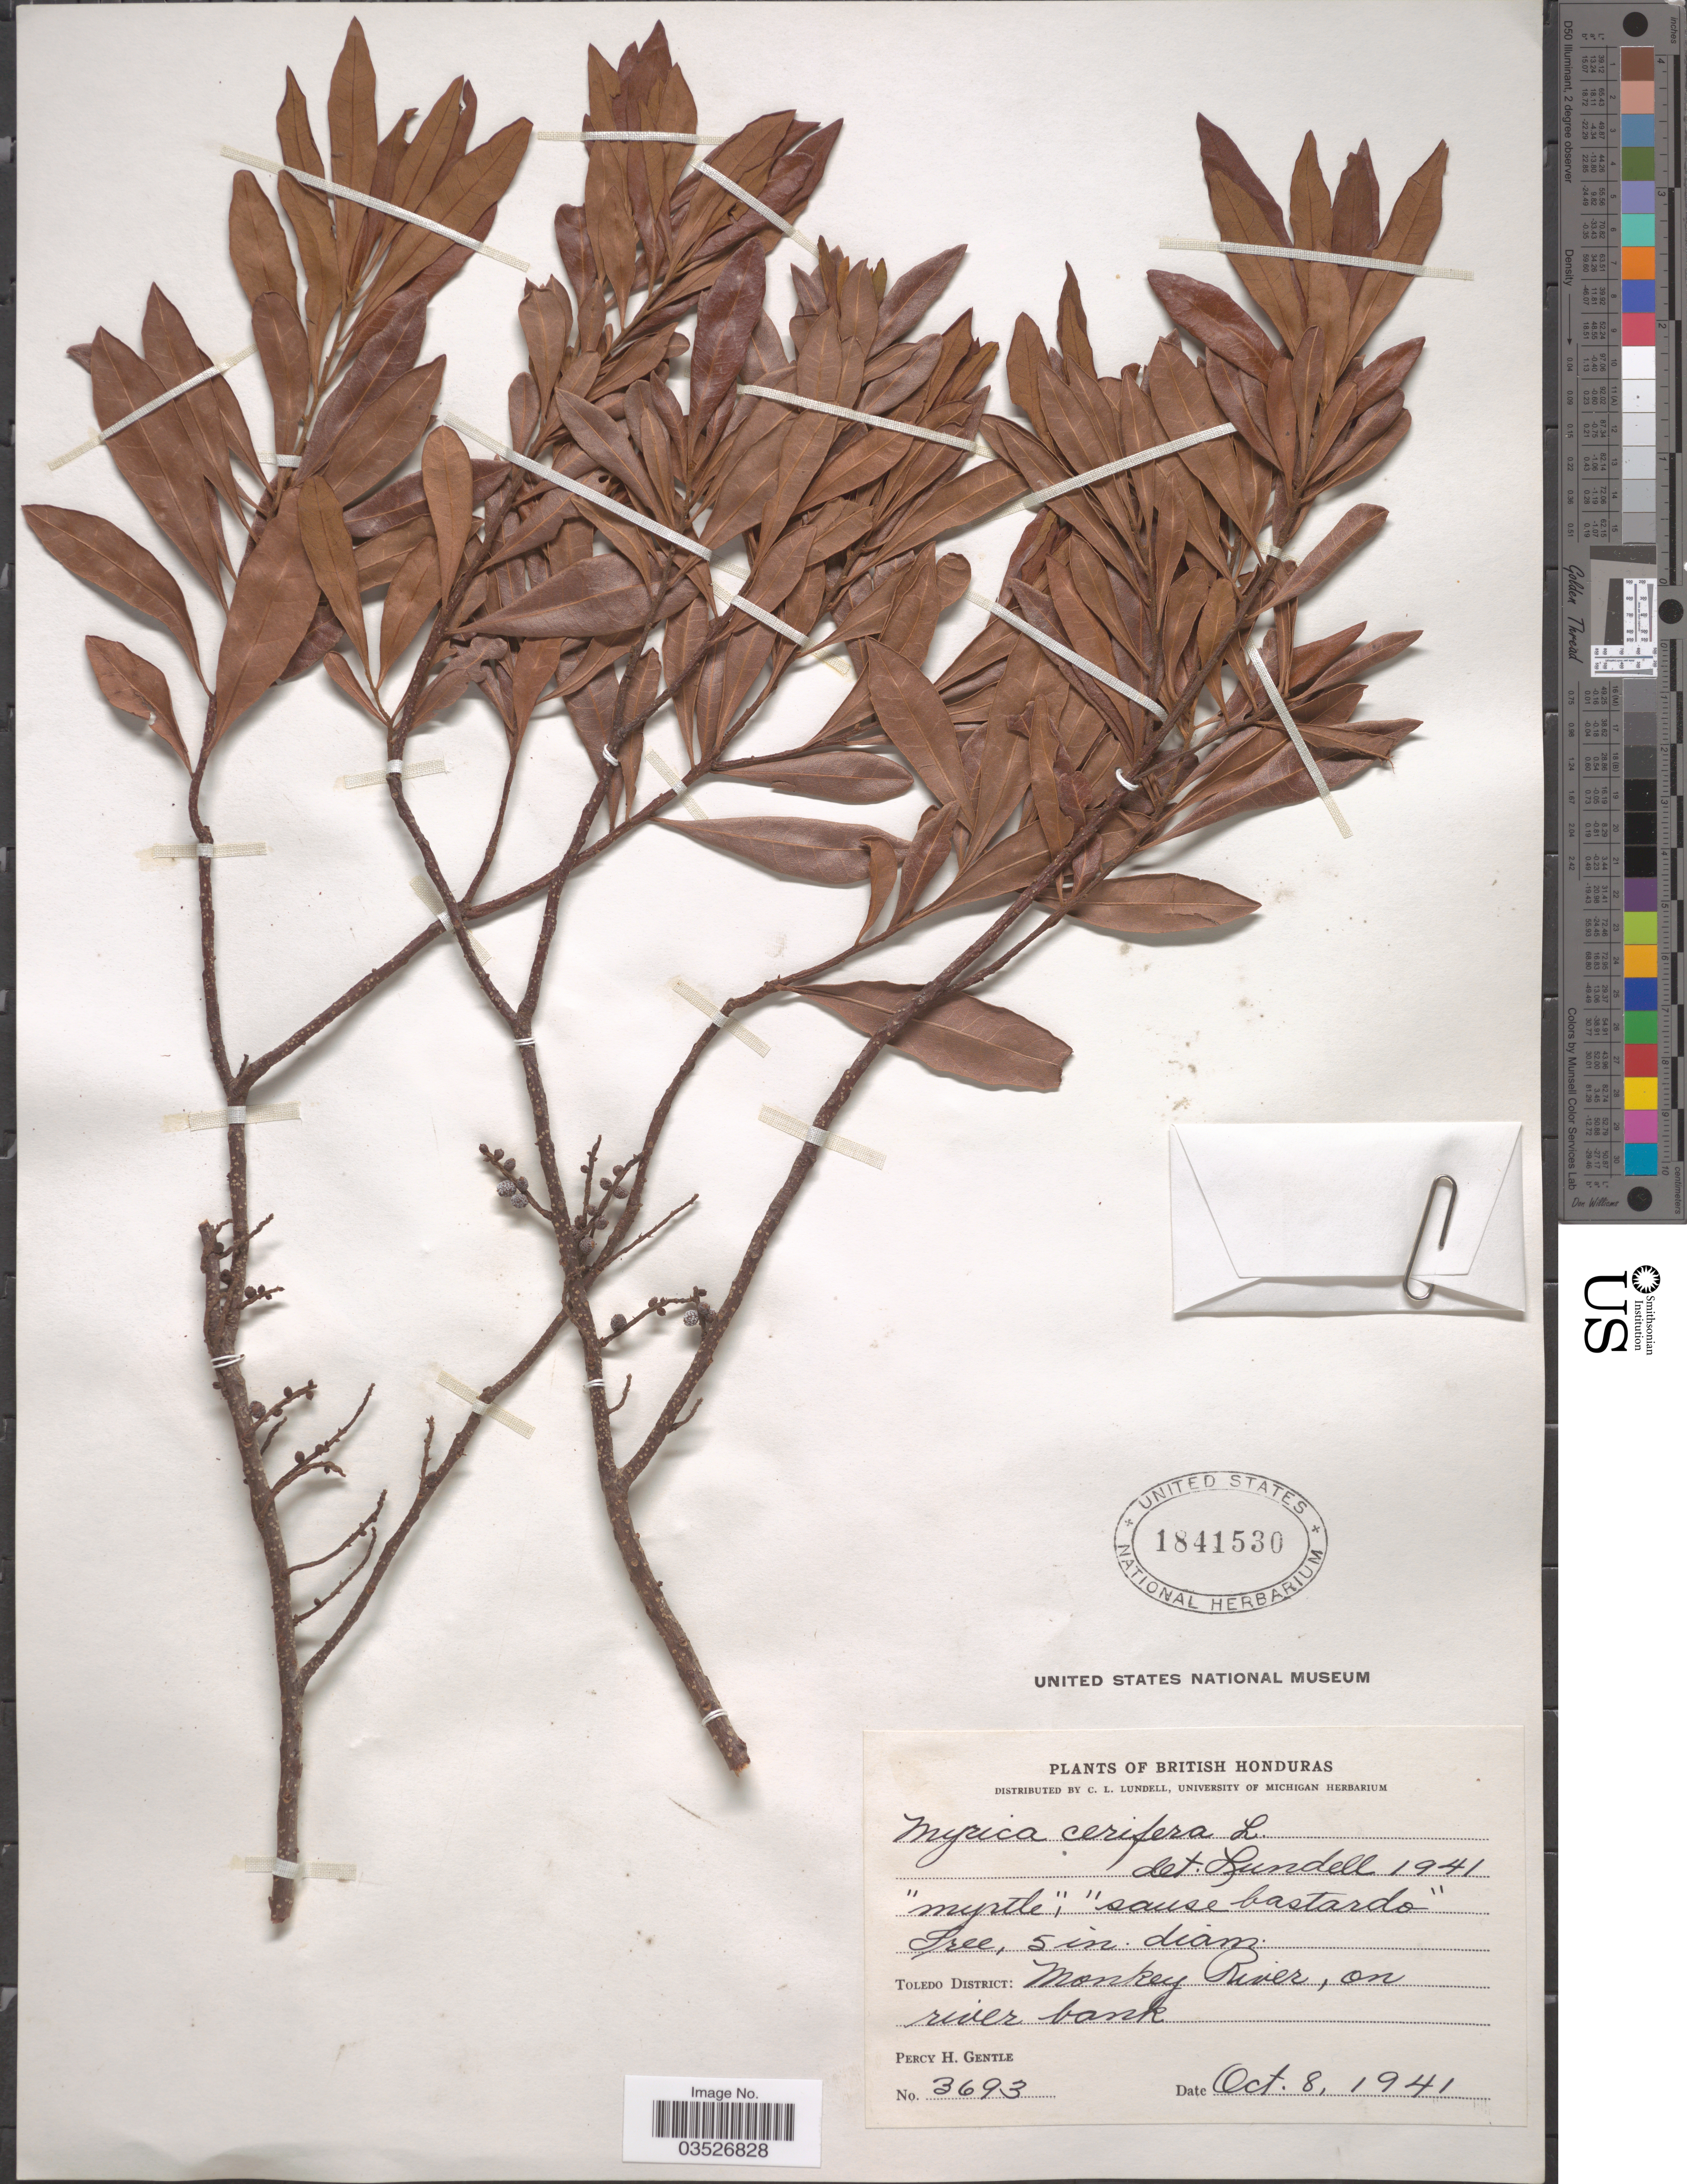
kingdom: Plantae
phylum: Tracheophyta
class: Magnoliopsida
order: Fagales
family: Myricaceae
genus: Morella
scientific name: Morella cerifera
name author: (L.) Small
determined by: Strong, M. T., (US), Smithsonian Institution - National Museum of Natural History (UNITED STATES)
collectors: P. H. Gentle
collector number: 3693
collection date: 1941-10-08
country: Belize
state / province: Toledo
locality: British Honduras. Toledo District. Monkey River, on river bank.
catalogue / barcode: US 1841530